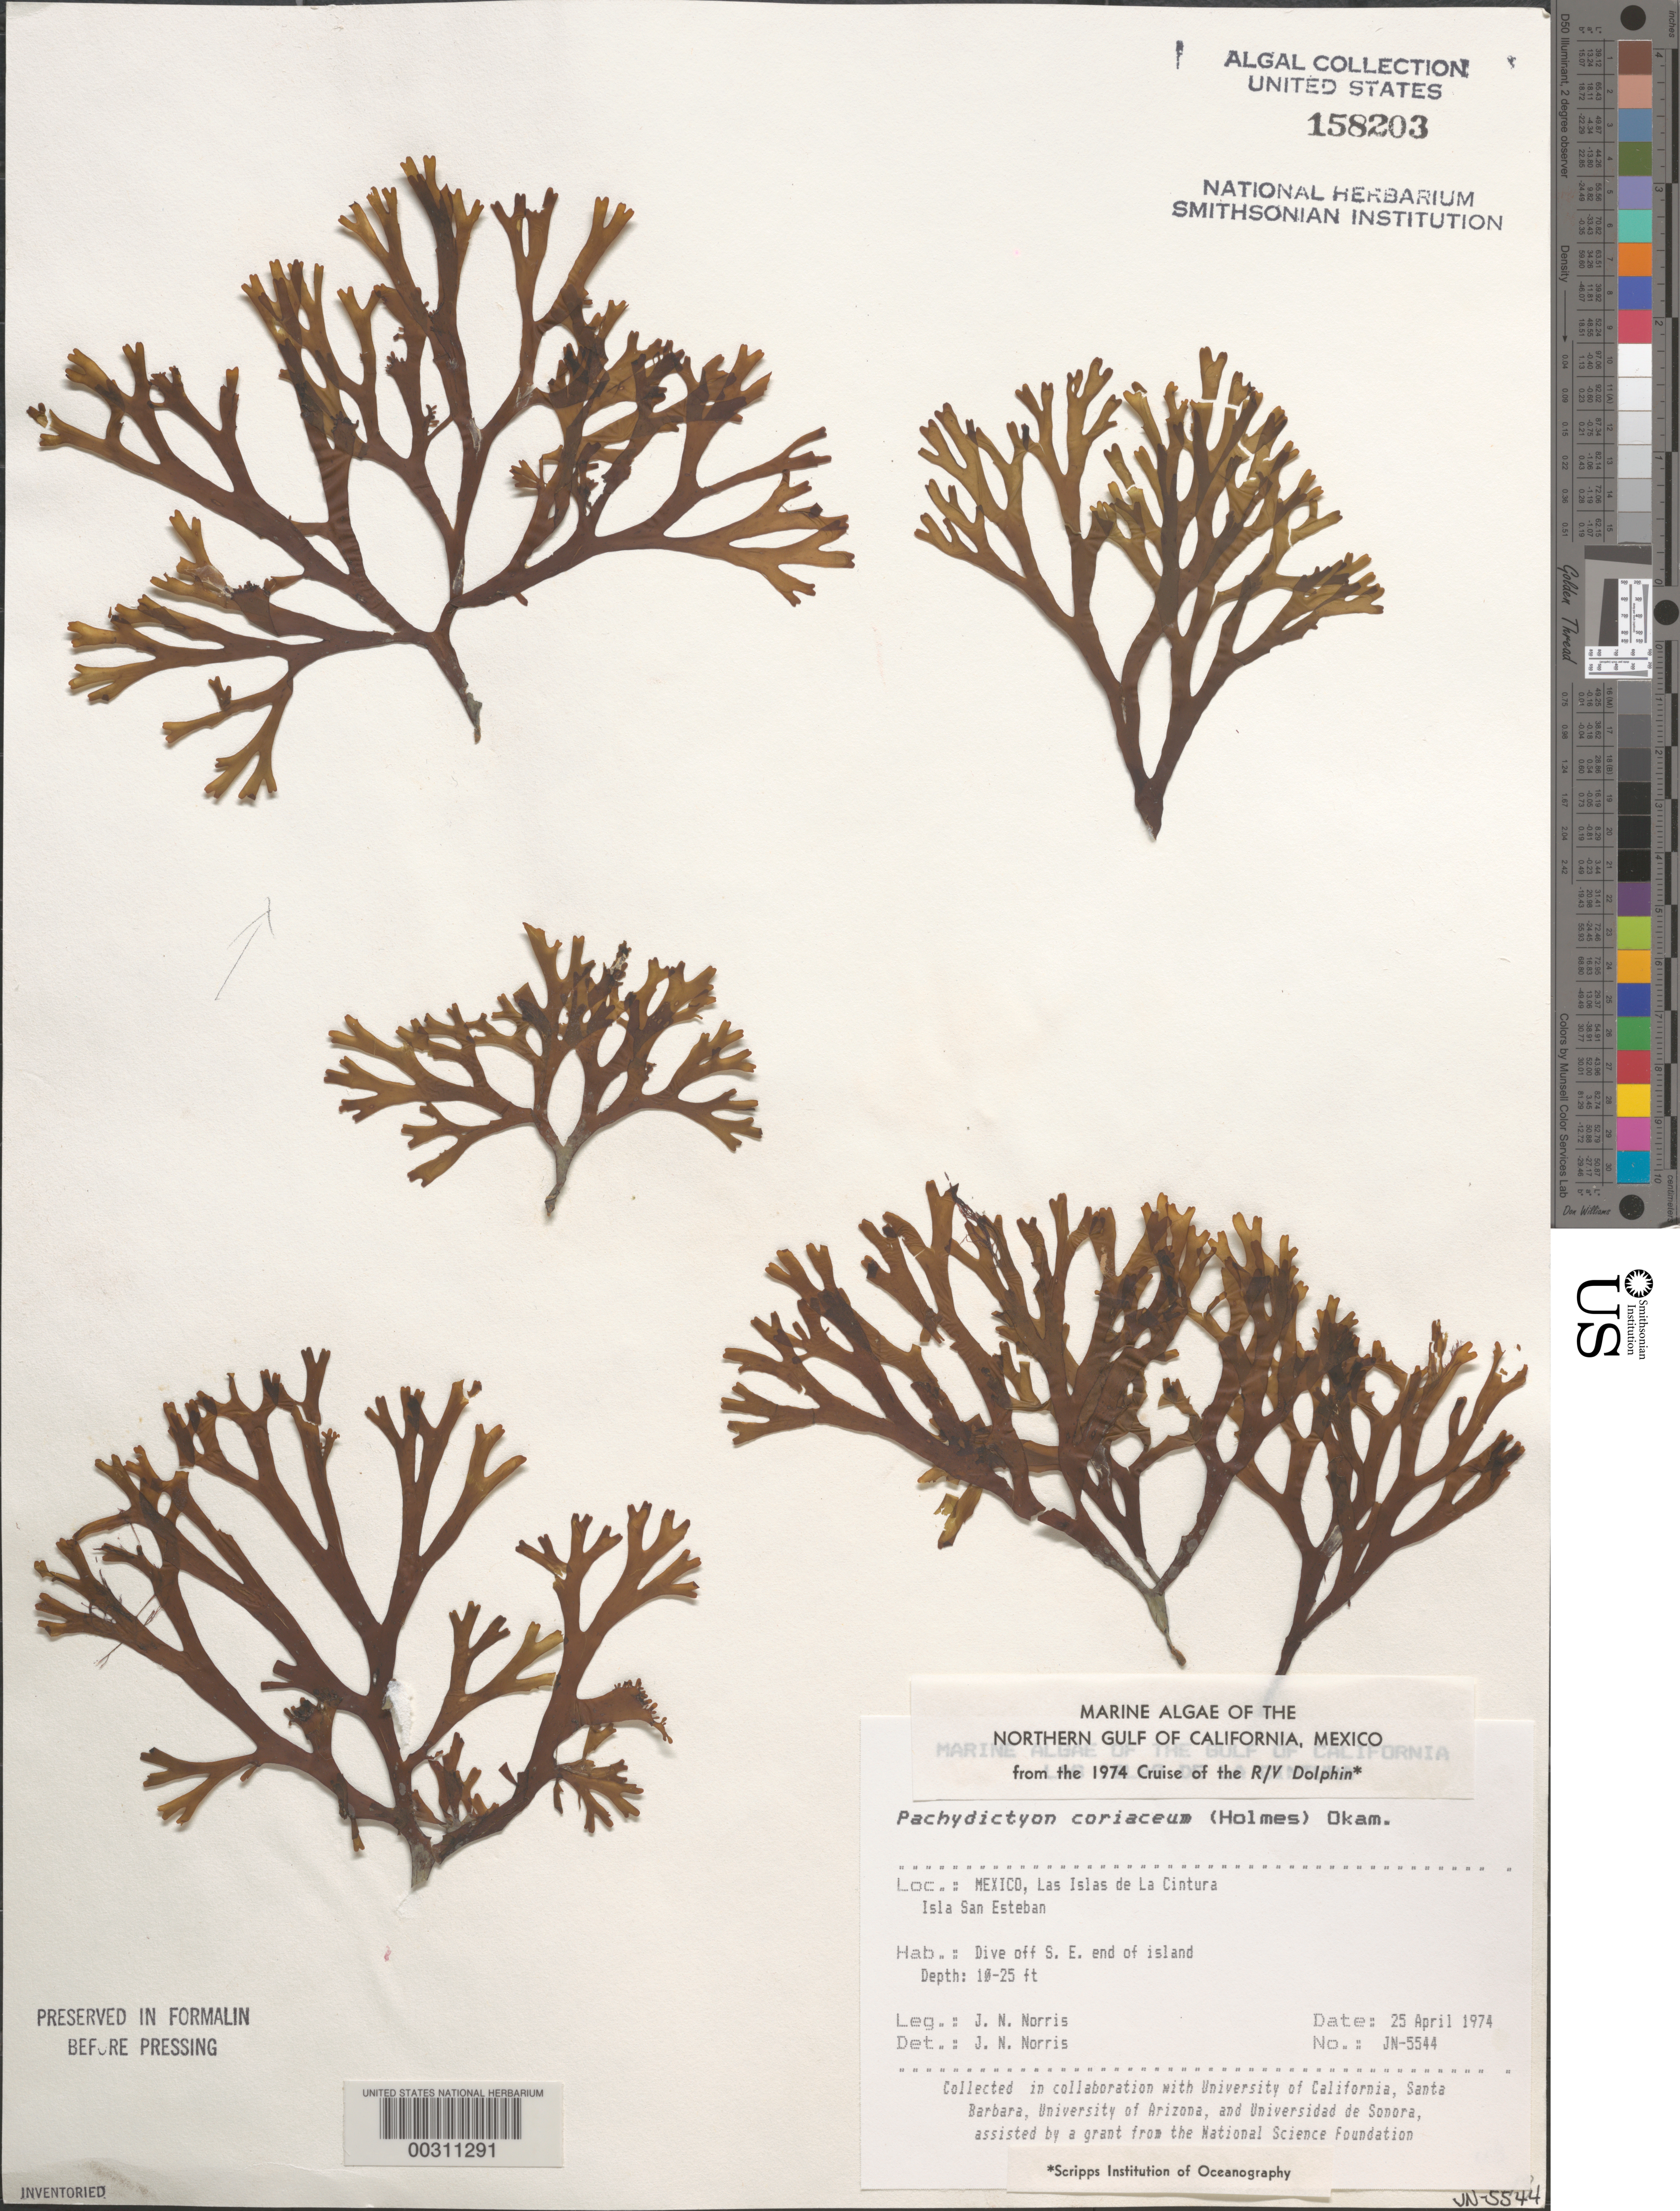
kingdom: Chromista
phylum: Ochrophyta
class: Phaeophyceae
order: Dictyotales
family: Dictyotaceae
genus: Pachydictyon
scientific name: Pachydictyon coriaceum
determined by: Norris, James N.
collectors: J. N. Norris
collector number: JN-5544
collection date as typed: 25 Apr 1974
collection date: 1974-04-25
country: Mexico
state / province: Baja California Norte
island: Isla San Esteban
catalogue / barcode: US 158203